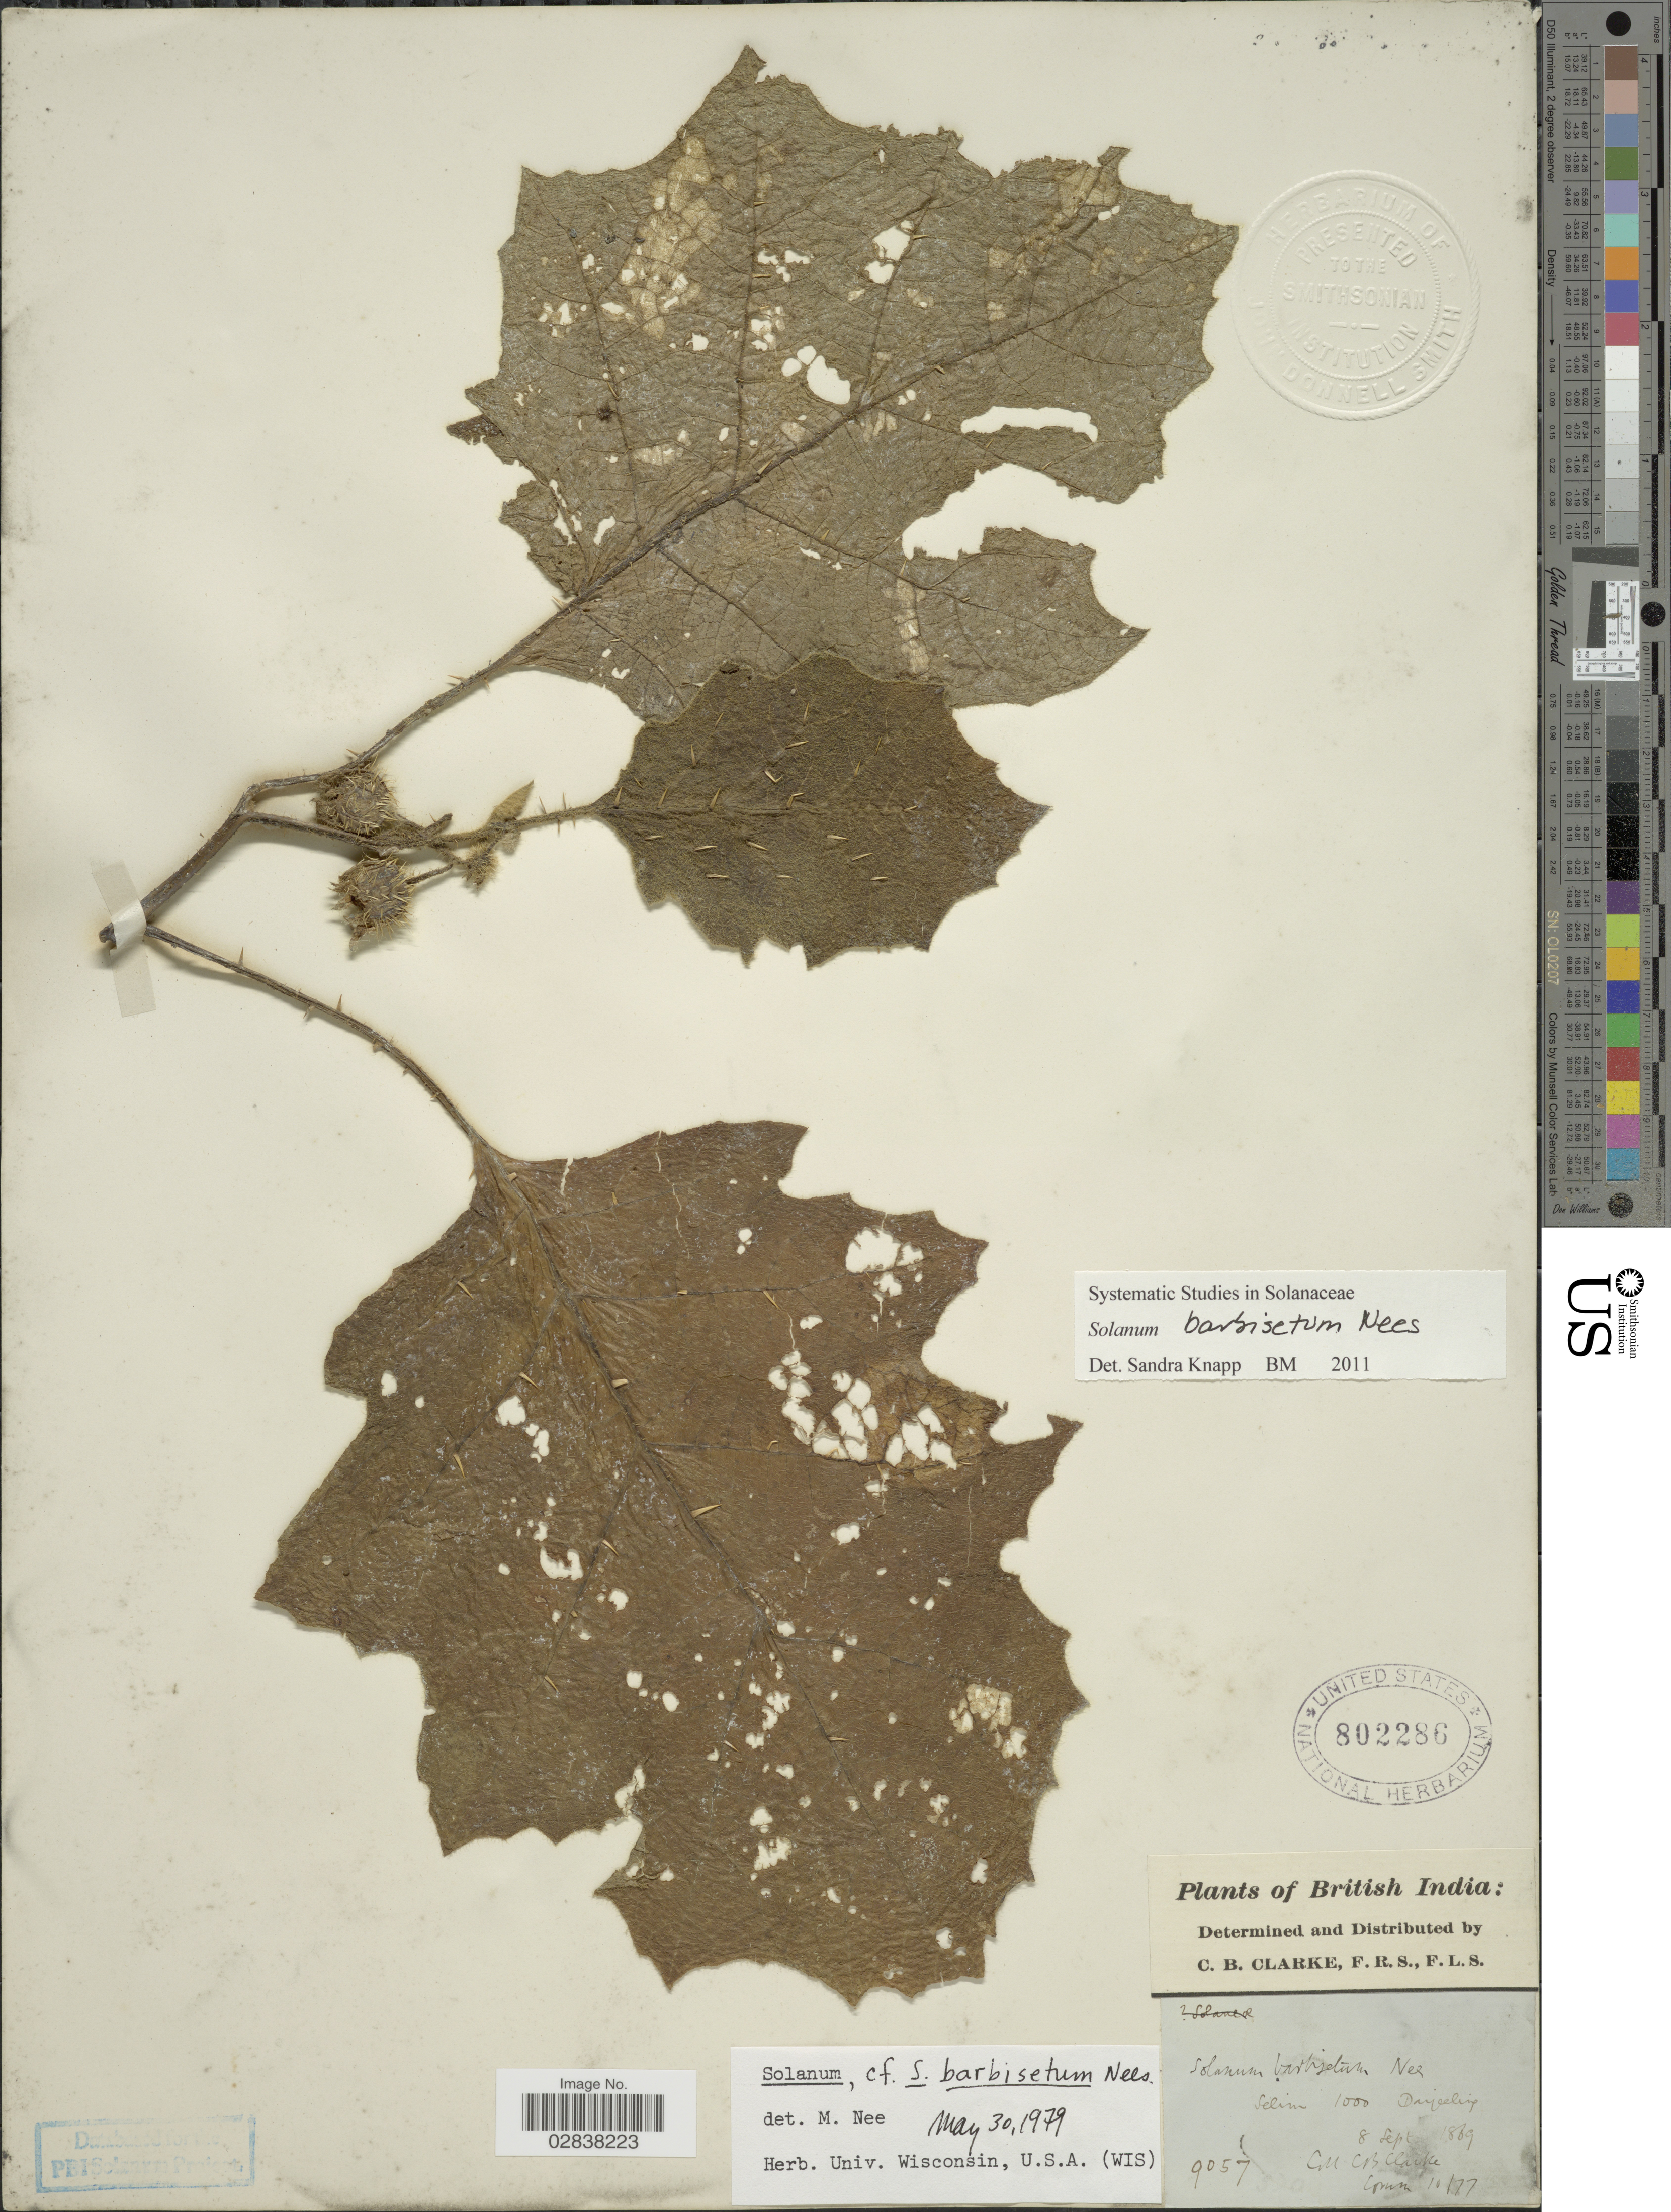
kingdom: Plantae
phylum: Tracheophyta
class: Magnoliopsida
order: Solanales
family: Solanaceae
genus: Solanum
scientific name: Solanum barbisetum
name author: Nees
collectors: C. B. Clarke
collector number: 9057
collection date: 1869-09-08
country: India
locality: British India, Selim Darjeeling.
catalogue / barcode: US 802286